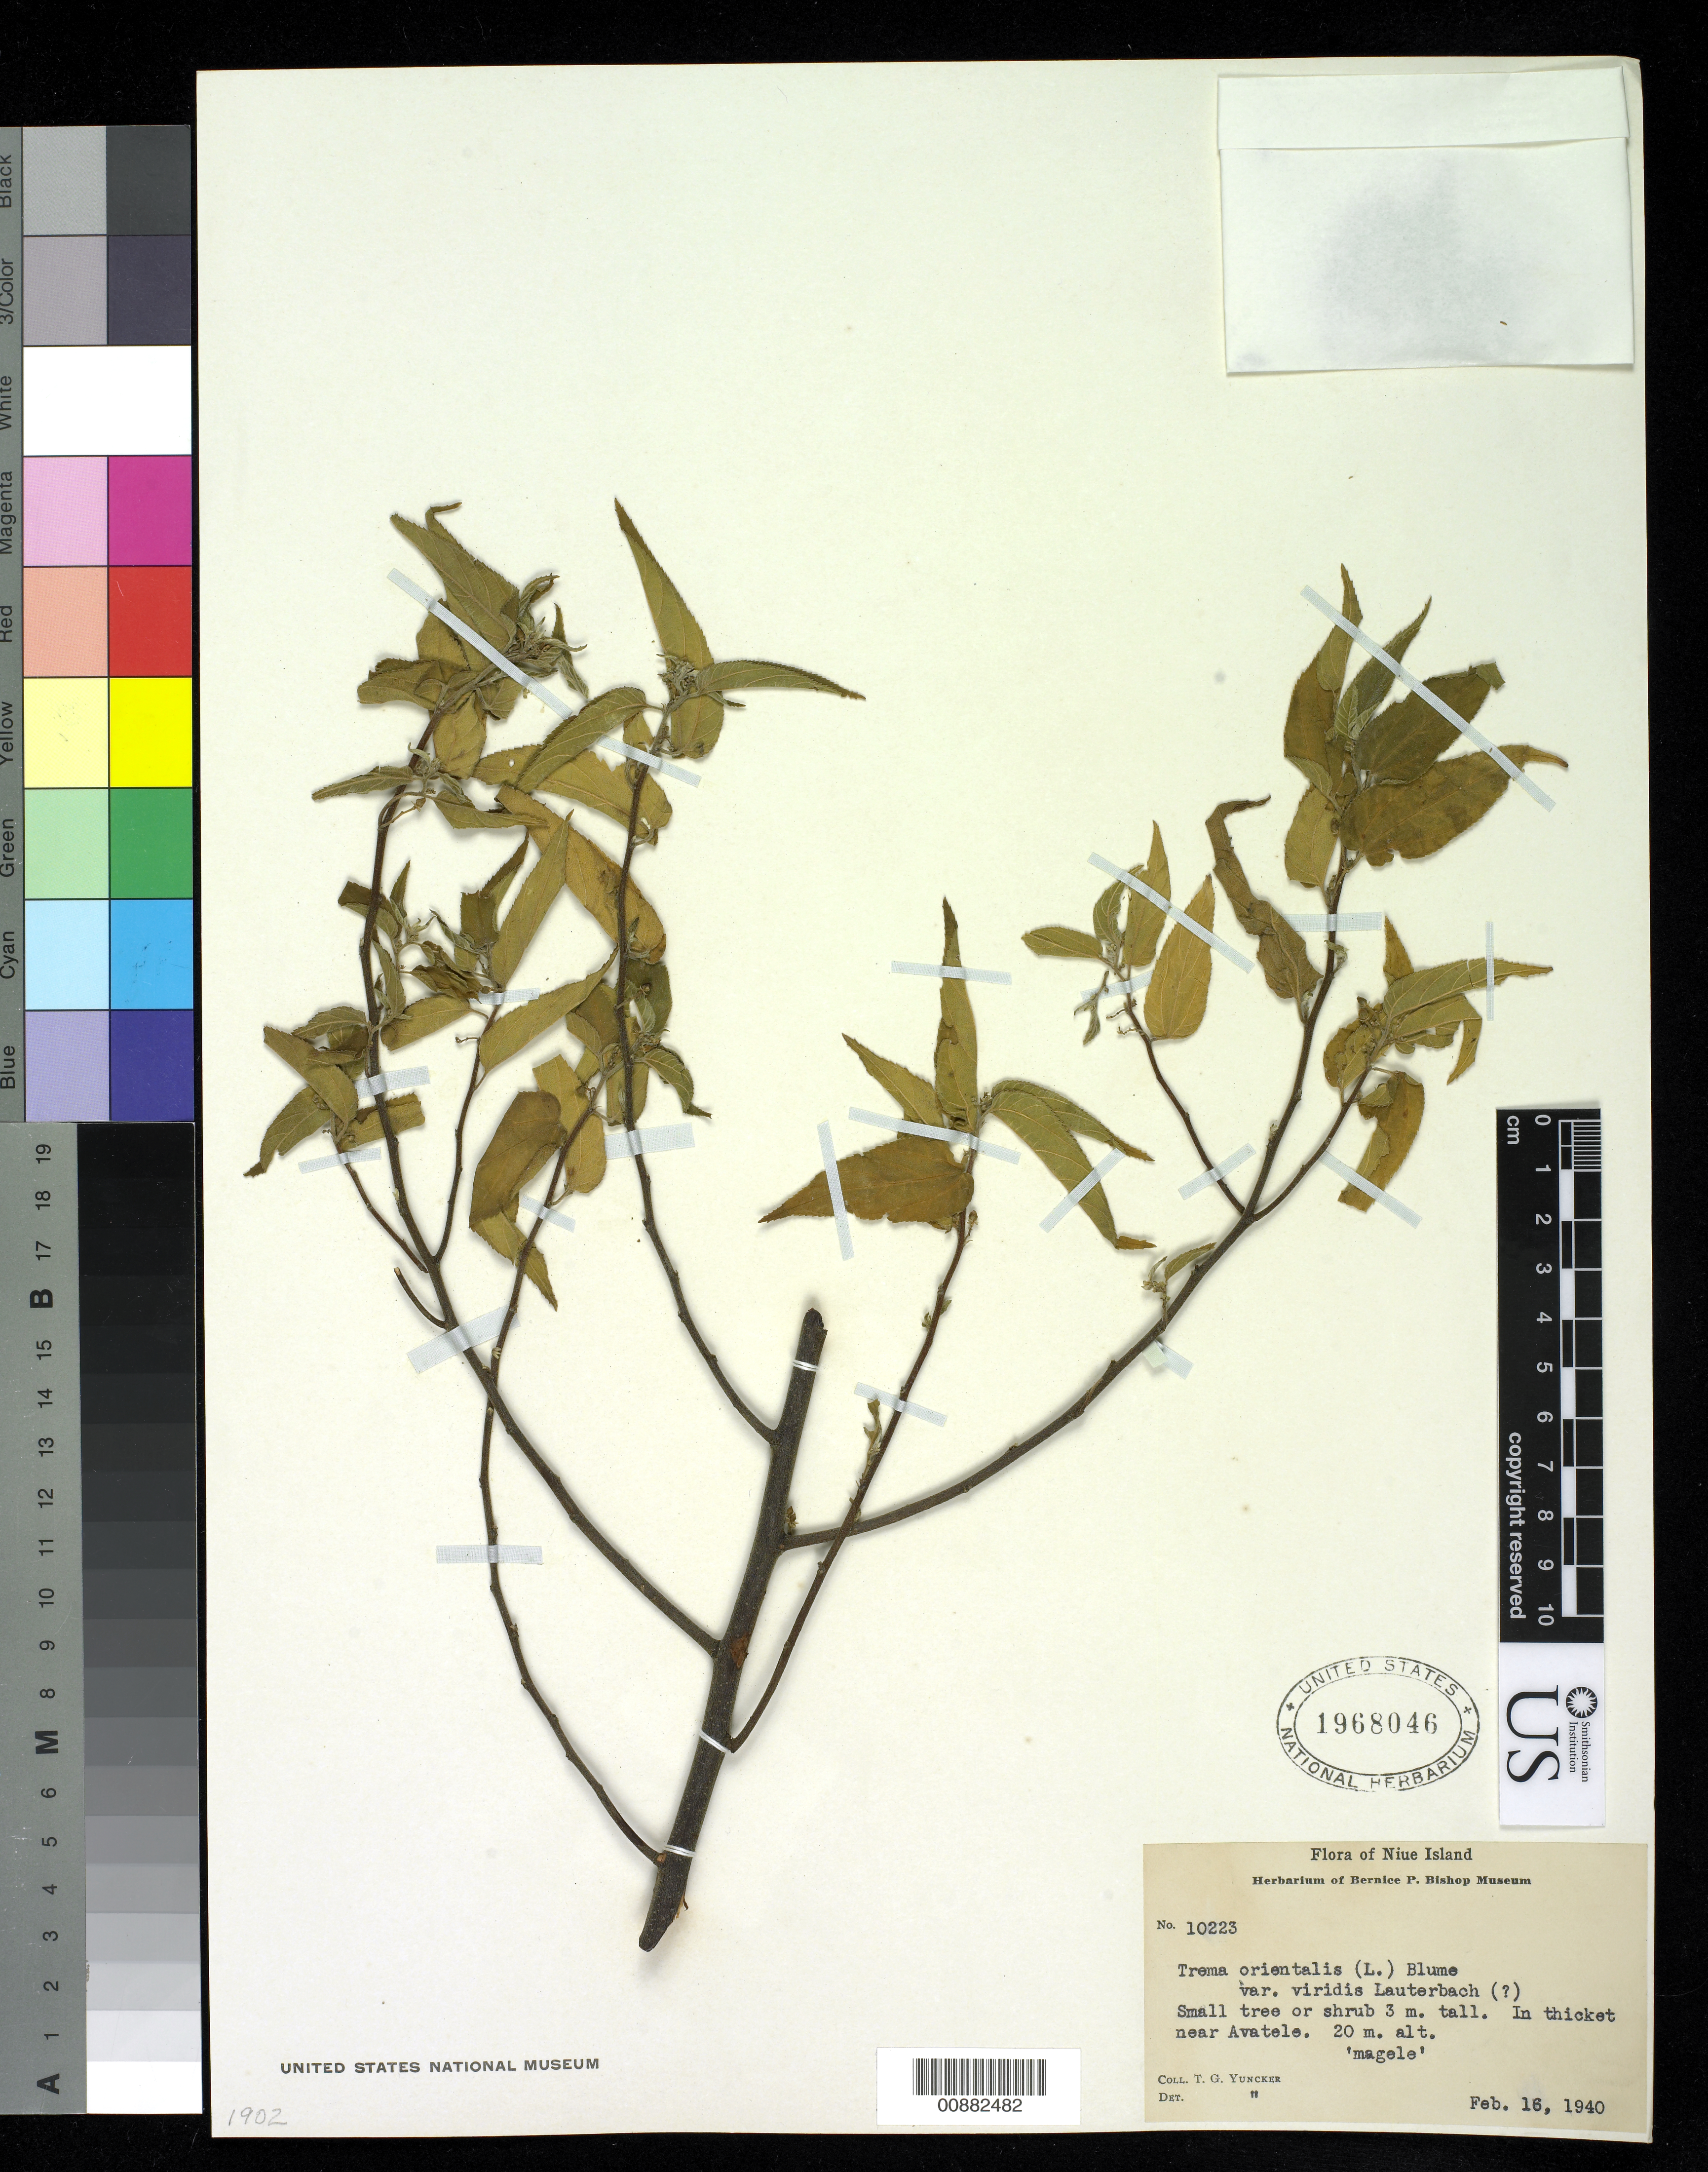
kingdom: Plantae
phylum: Tracheophyta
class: Magnoliopsida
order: Rosales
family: Cannabaceae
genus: Trema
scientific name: Trema orientale var. viridis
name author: (L.) Blume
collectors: T. G. Yuncker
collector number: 10223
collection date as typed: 16 Feb 1940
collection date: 1940-02-16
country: Niue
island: Niue I.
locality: In thicket near Avatele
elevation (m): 20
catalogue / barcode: US 1968046